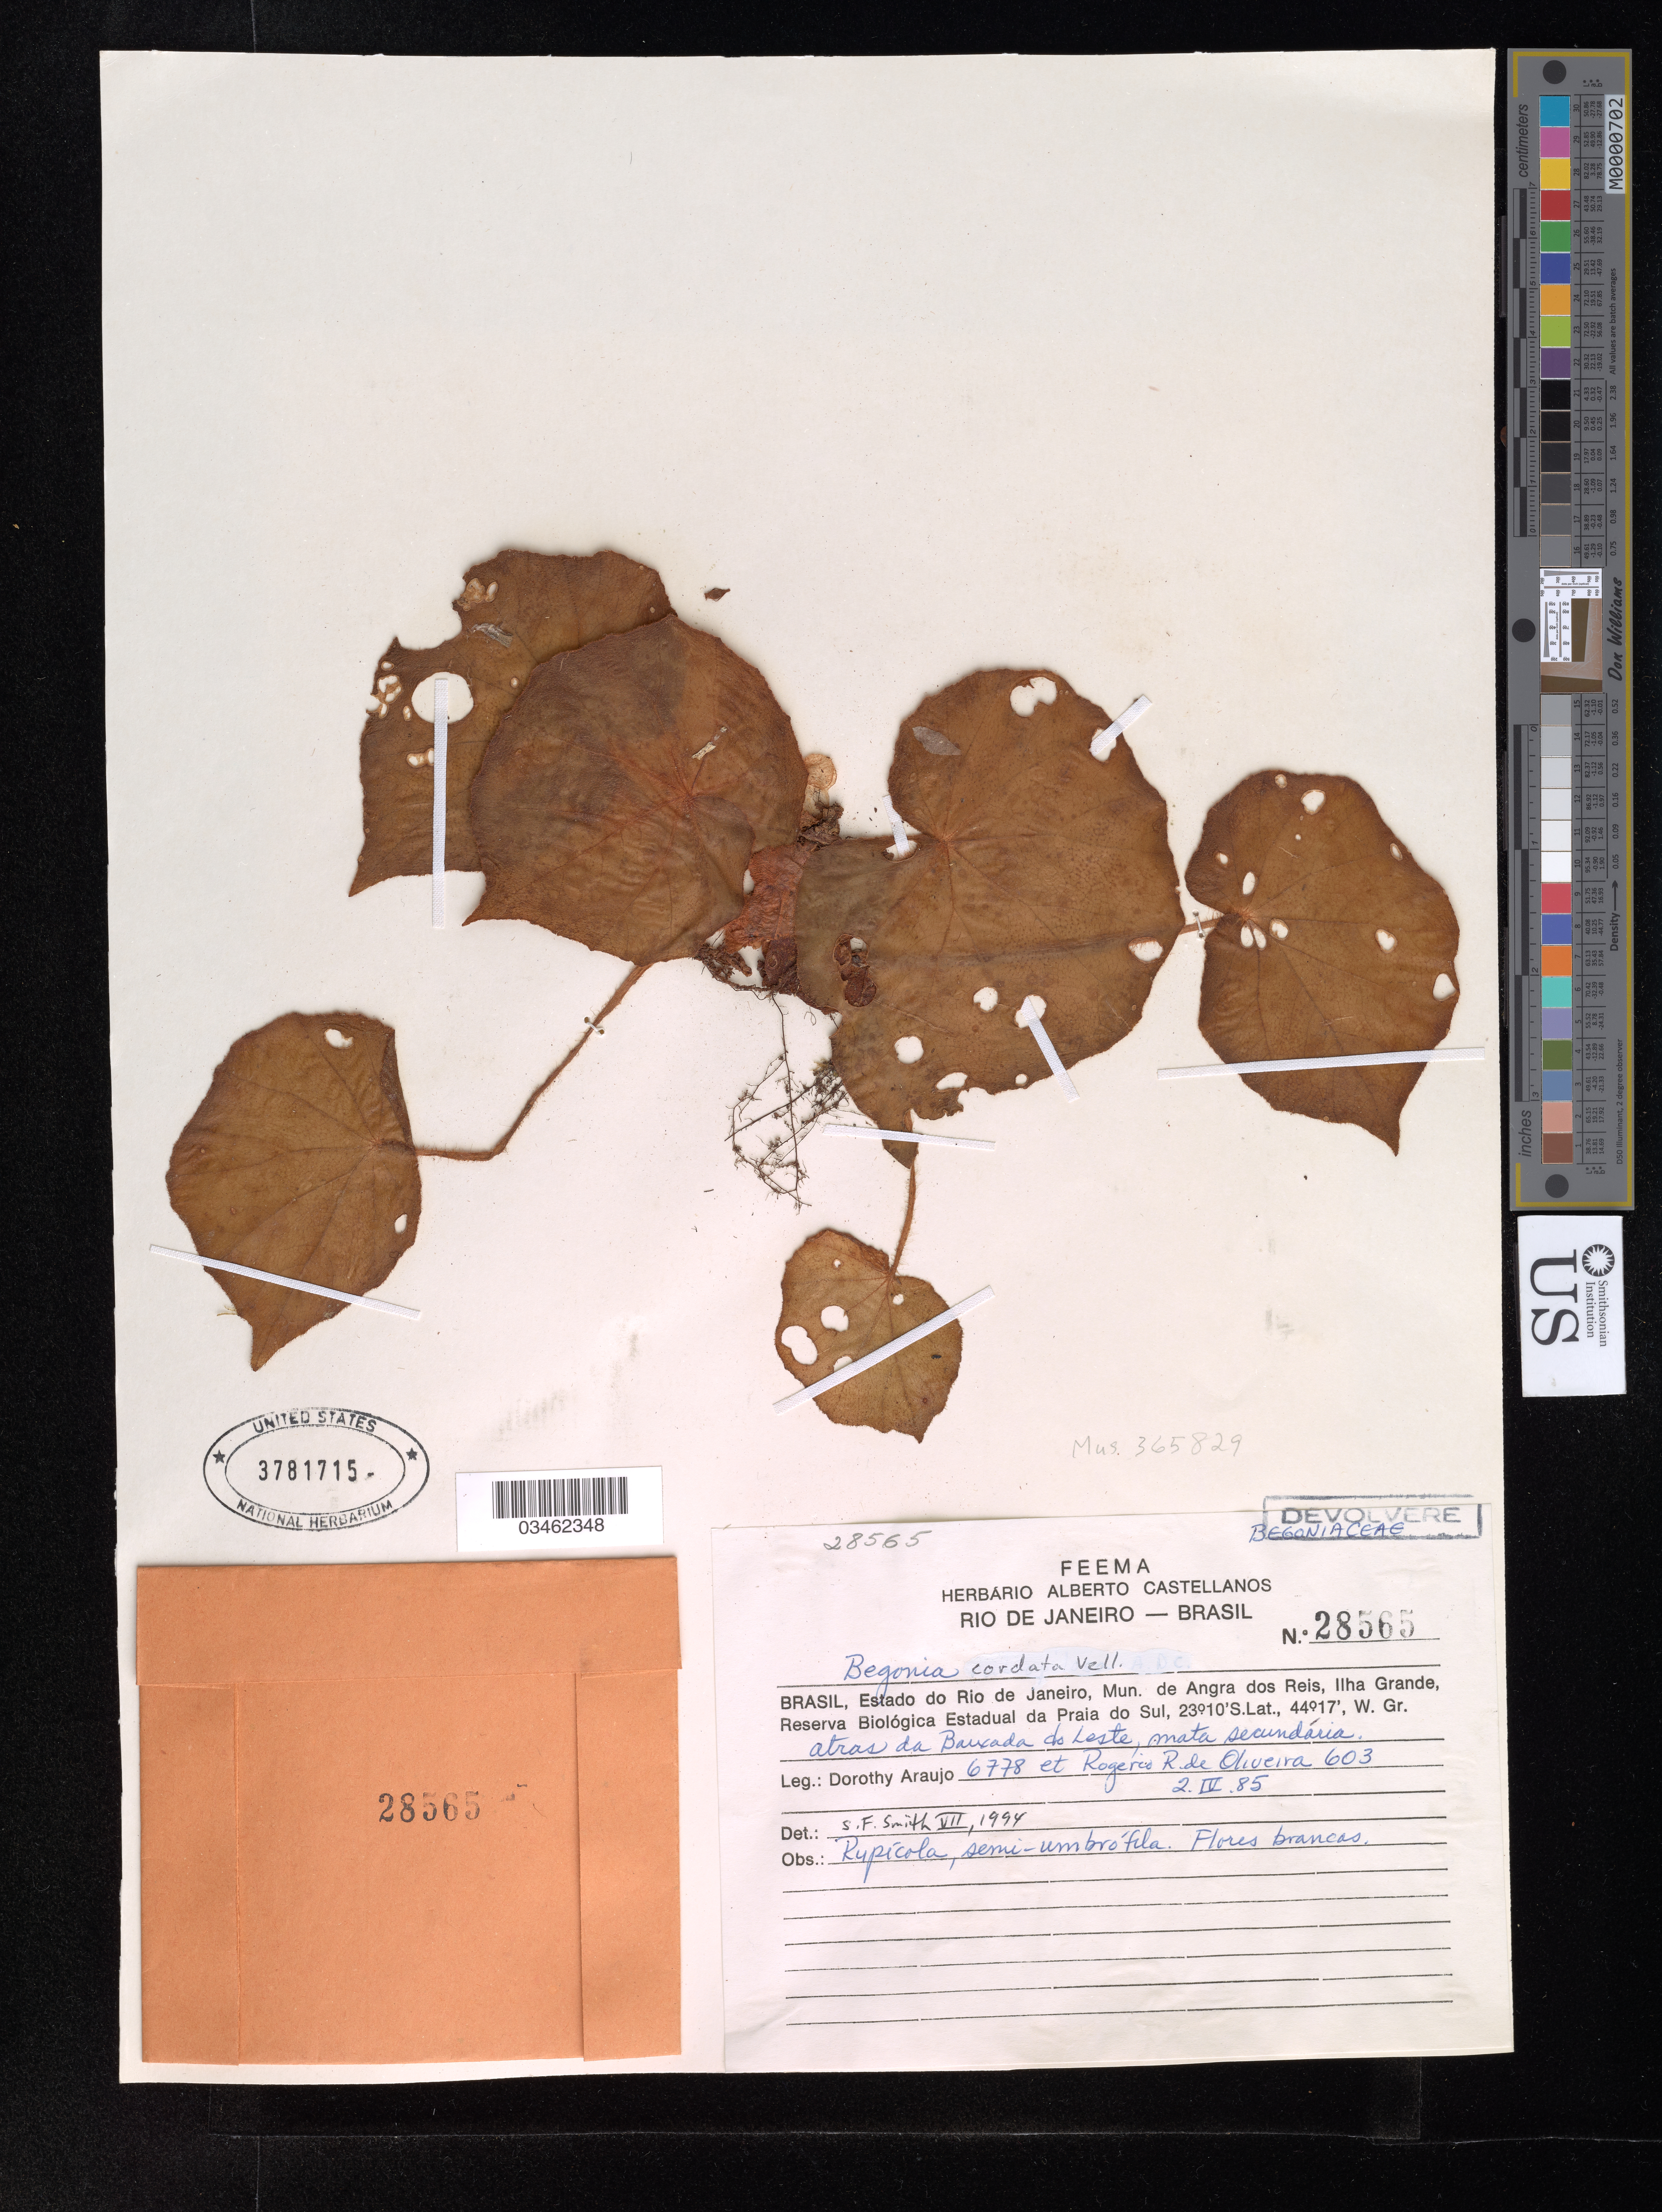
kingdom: Plantae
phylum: Tracheophyta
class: Magnoliopsida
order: Cucurbitales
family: Begoniaceae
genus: Begonia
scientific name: Begonia cordata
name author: Vell.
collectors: D. Araujó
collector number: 6778/603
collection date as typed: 2 4 85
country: Brazil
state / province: Rio de Janeiro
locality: Mun. de Angra dos Reis, Ilha Grande, Reserva Biológica Estadual da Praia do Sur, W. Gr. atras da Bauxada* do Leste.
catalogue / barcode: US 3781715